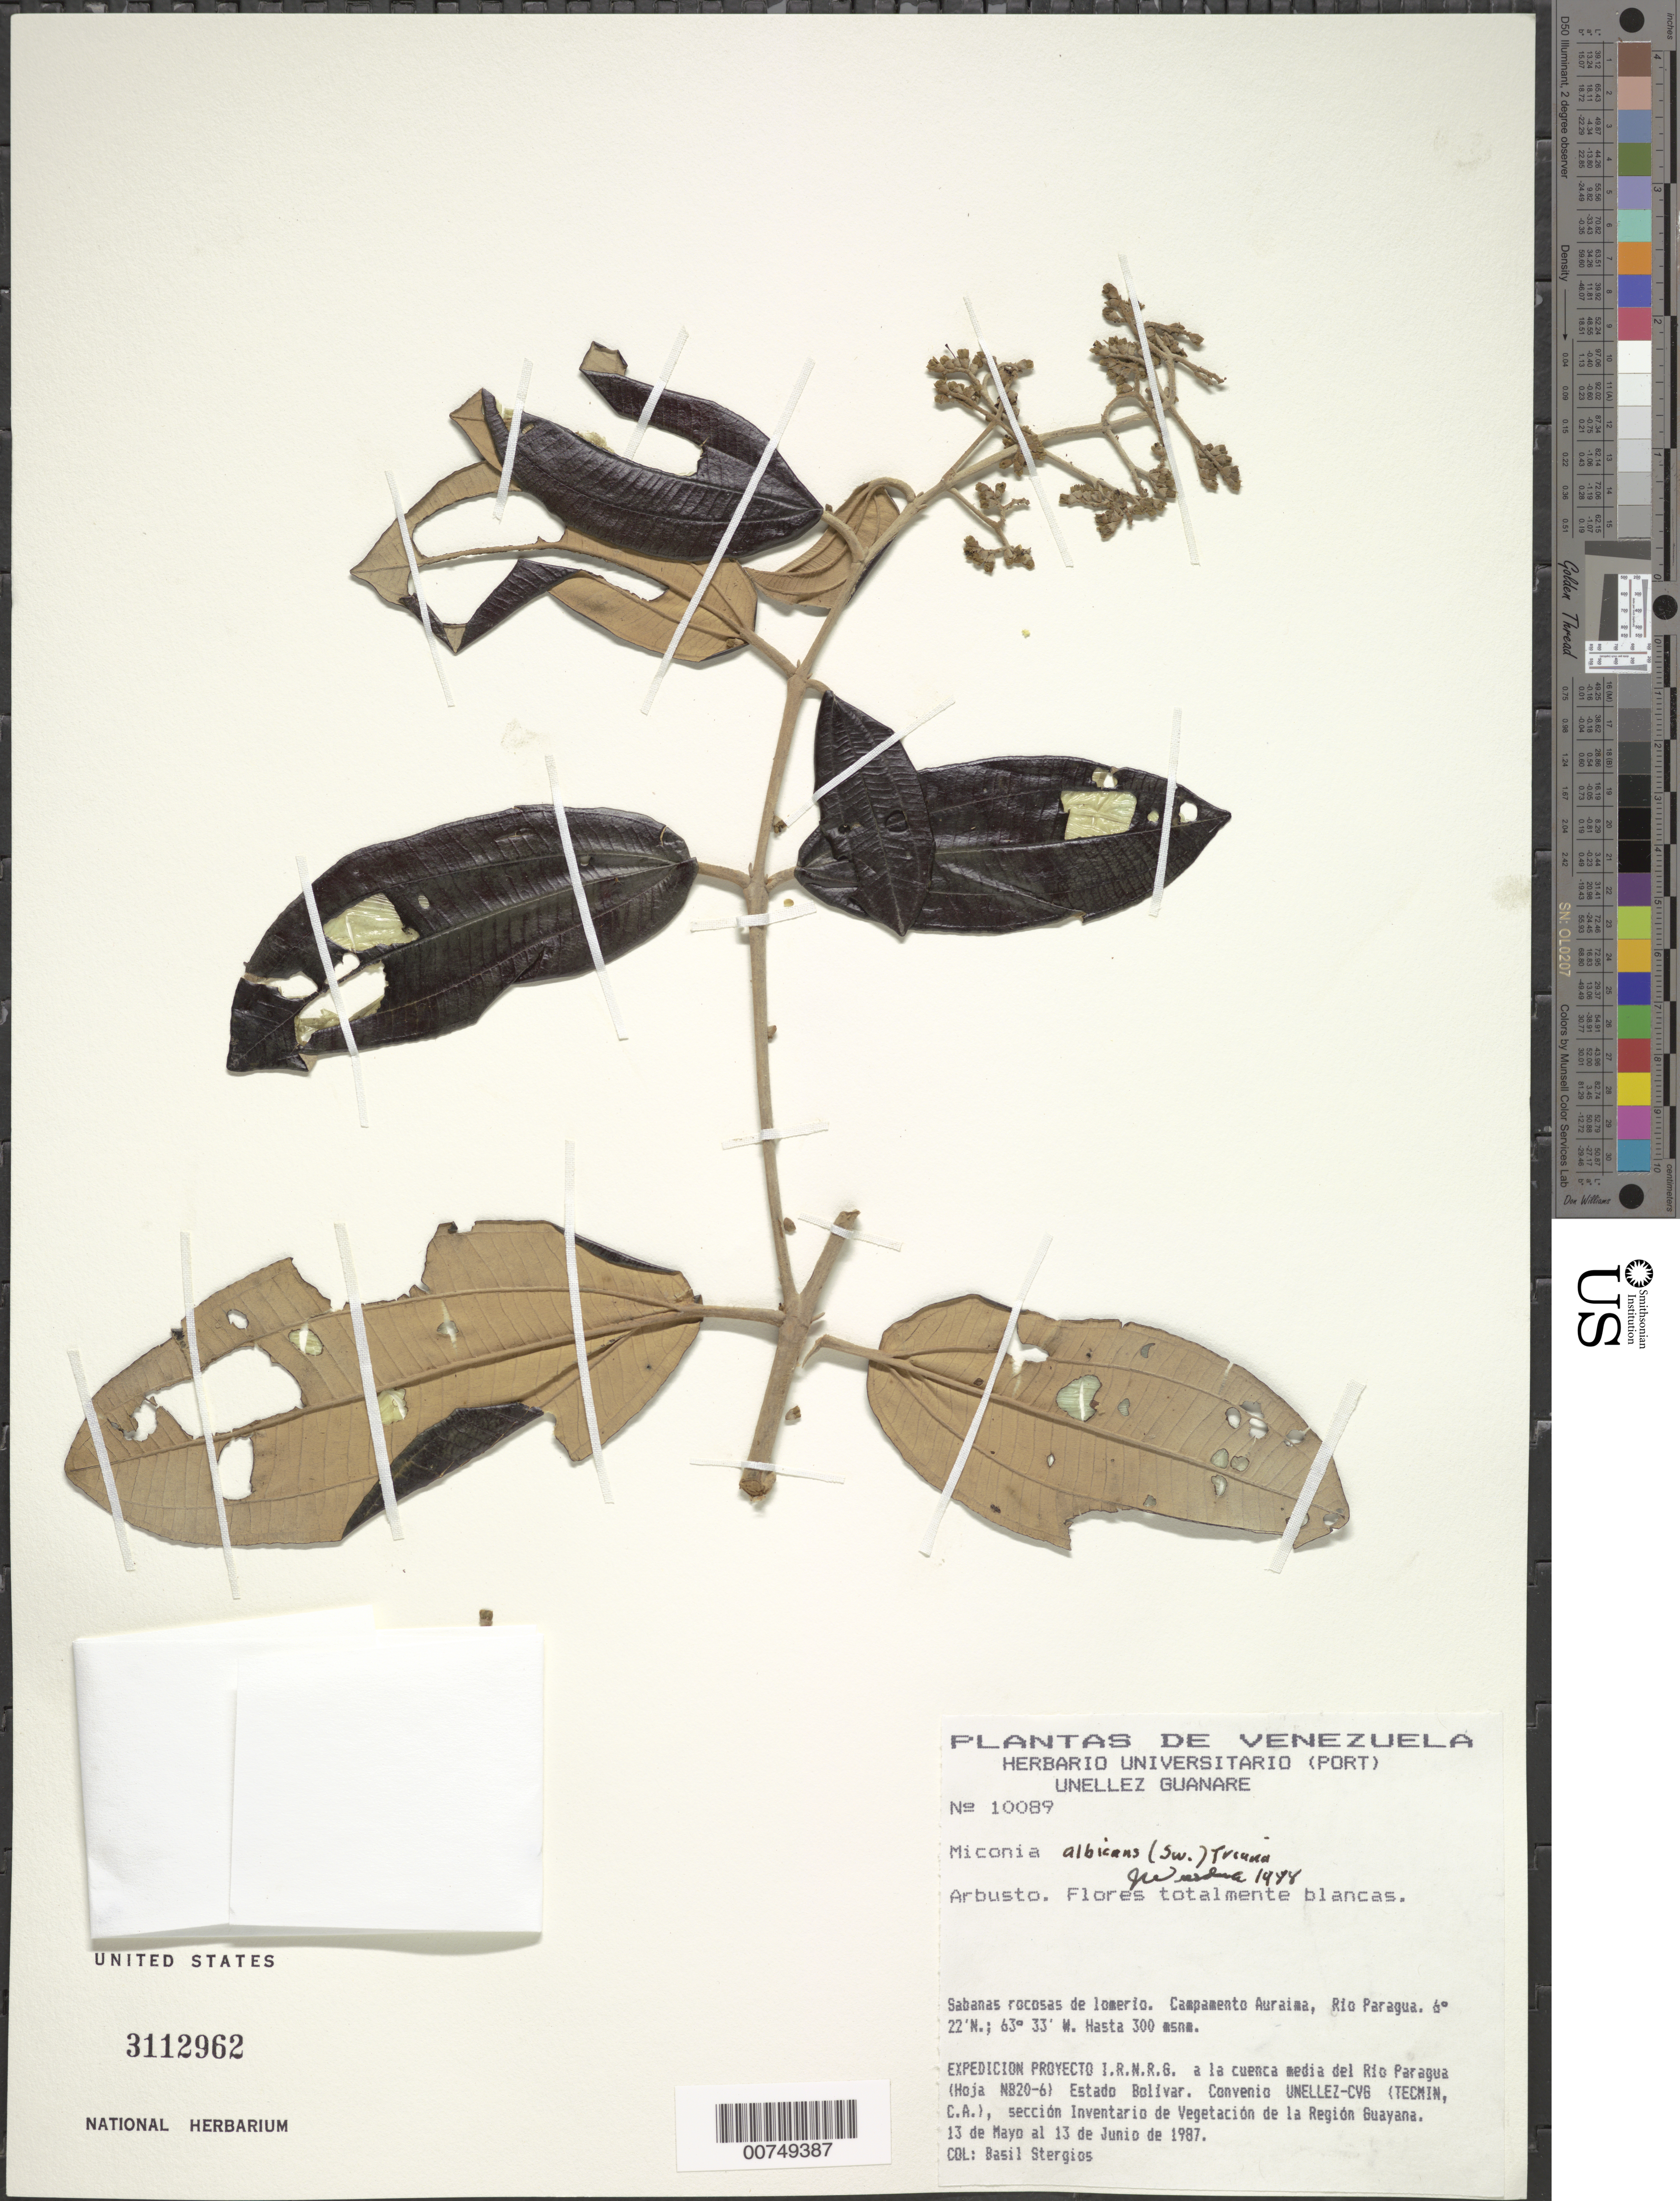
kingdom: Plantae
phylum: Tracheophyta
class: Magnoliopsida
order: Myrtales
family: Melastomataceae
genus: Miconia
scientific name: Miconia albicans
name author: (Sw.) Triana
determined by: Wurdack, John J., (US), US (UNITED STATES)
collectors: B. G. Stergios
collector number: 10089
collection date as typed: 13-May-87 to 13-Jun-87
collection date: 1987-05-13/1987-06-13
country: Venezuela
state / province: Bolívar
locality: Río Paragua, la cuenca media Raudal Auraima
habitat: Sabanas rocosas de lomerío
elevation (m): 300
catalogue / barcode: US 3112962